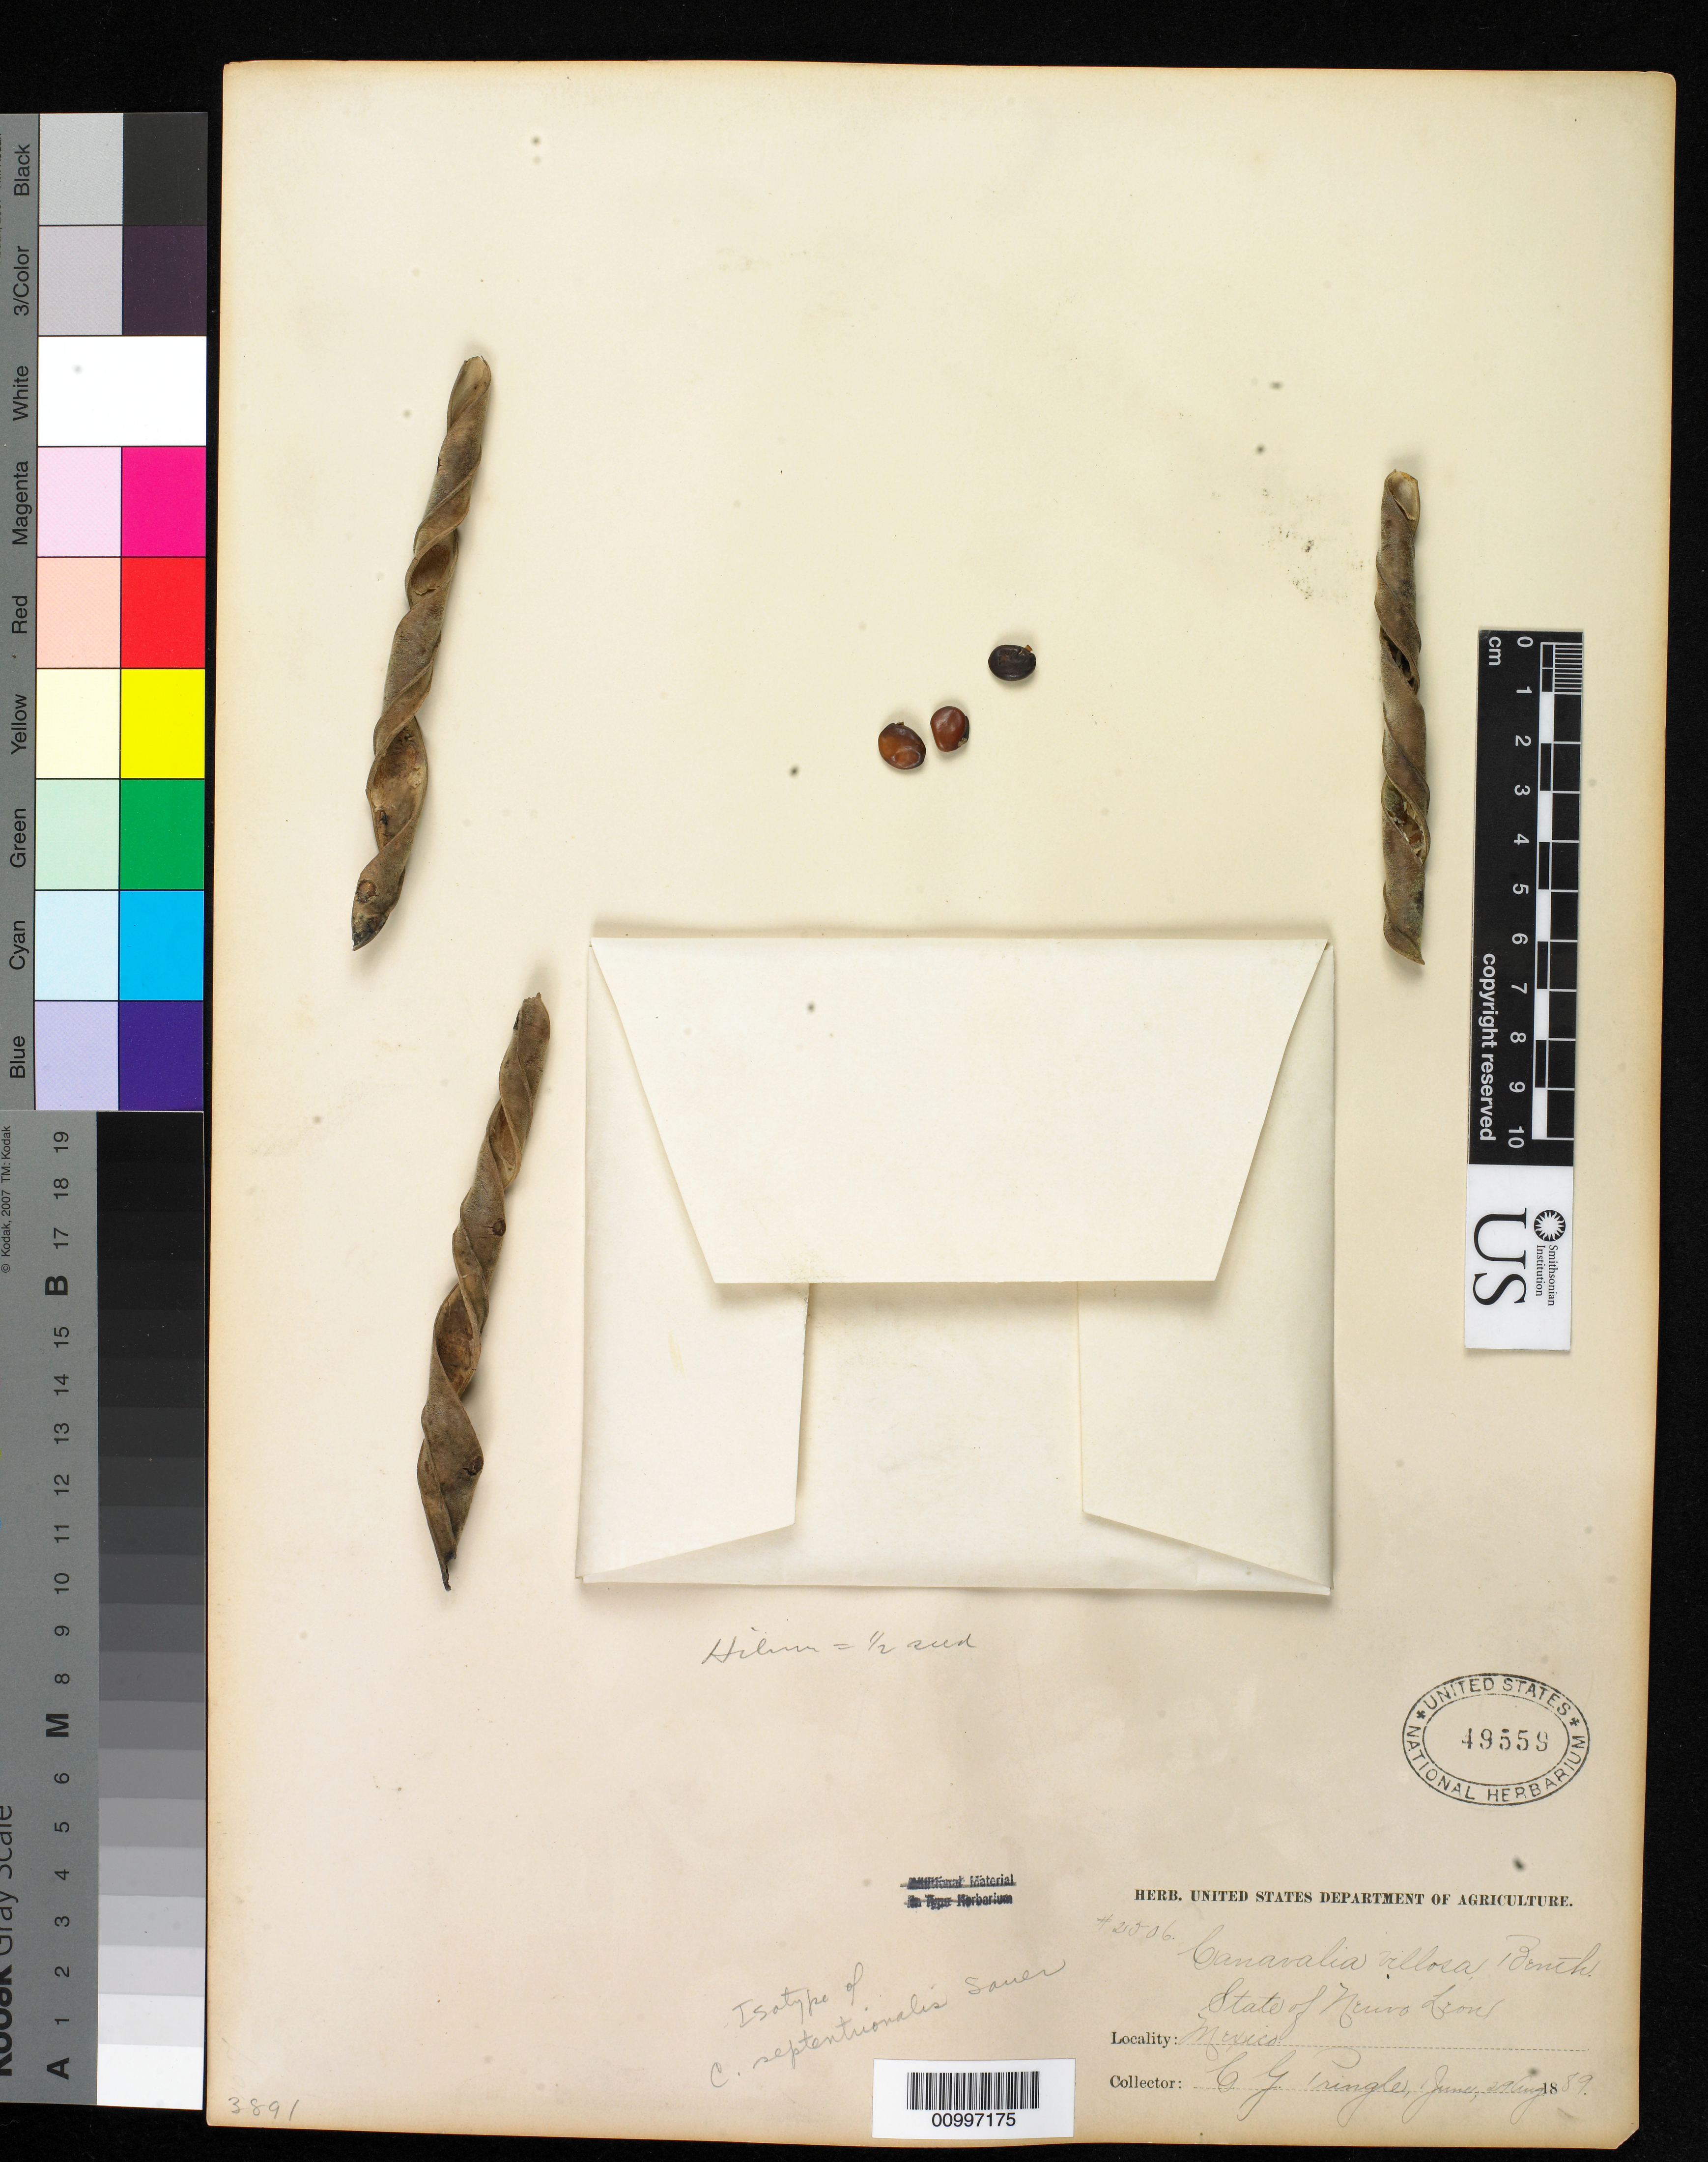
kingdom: Plantae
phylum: Tracheophyta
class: Magnoliopsida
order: Fabales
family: Fabaceae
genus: Canavalia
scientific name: Canavalia septentrionalis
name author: Sauer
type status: Isotype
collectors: C. G. Pringle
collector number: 2506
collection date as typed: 29 Aug 1889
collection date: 1889-08-29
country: Mexico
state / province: Nuevo León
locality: Sierra Madre near Monterey.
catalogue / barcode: US 49559